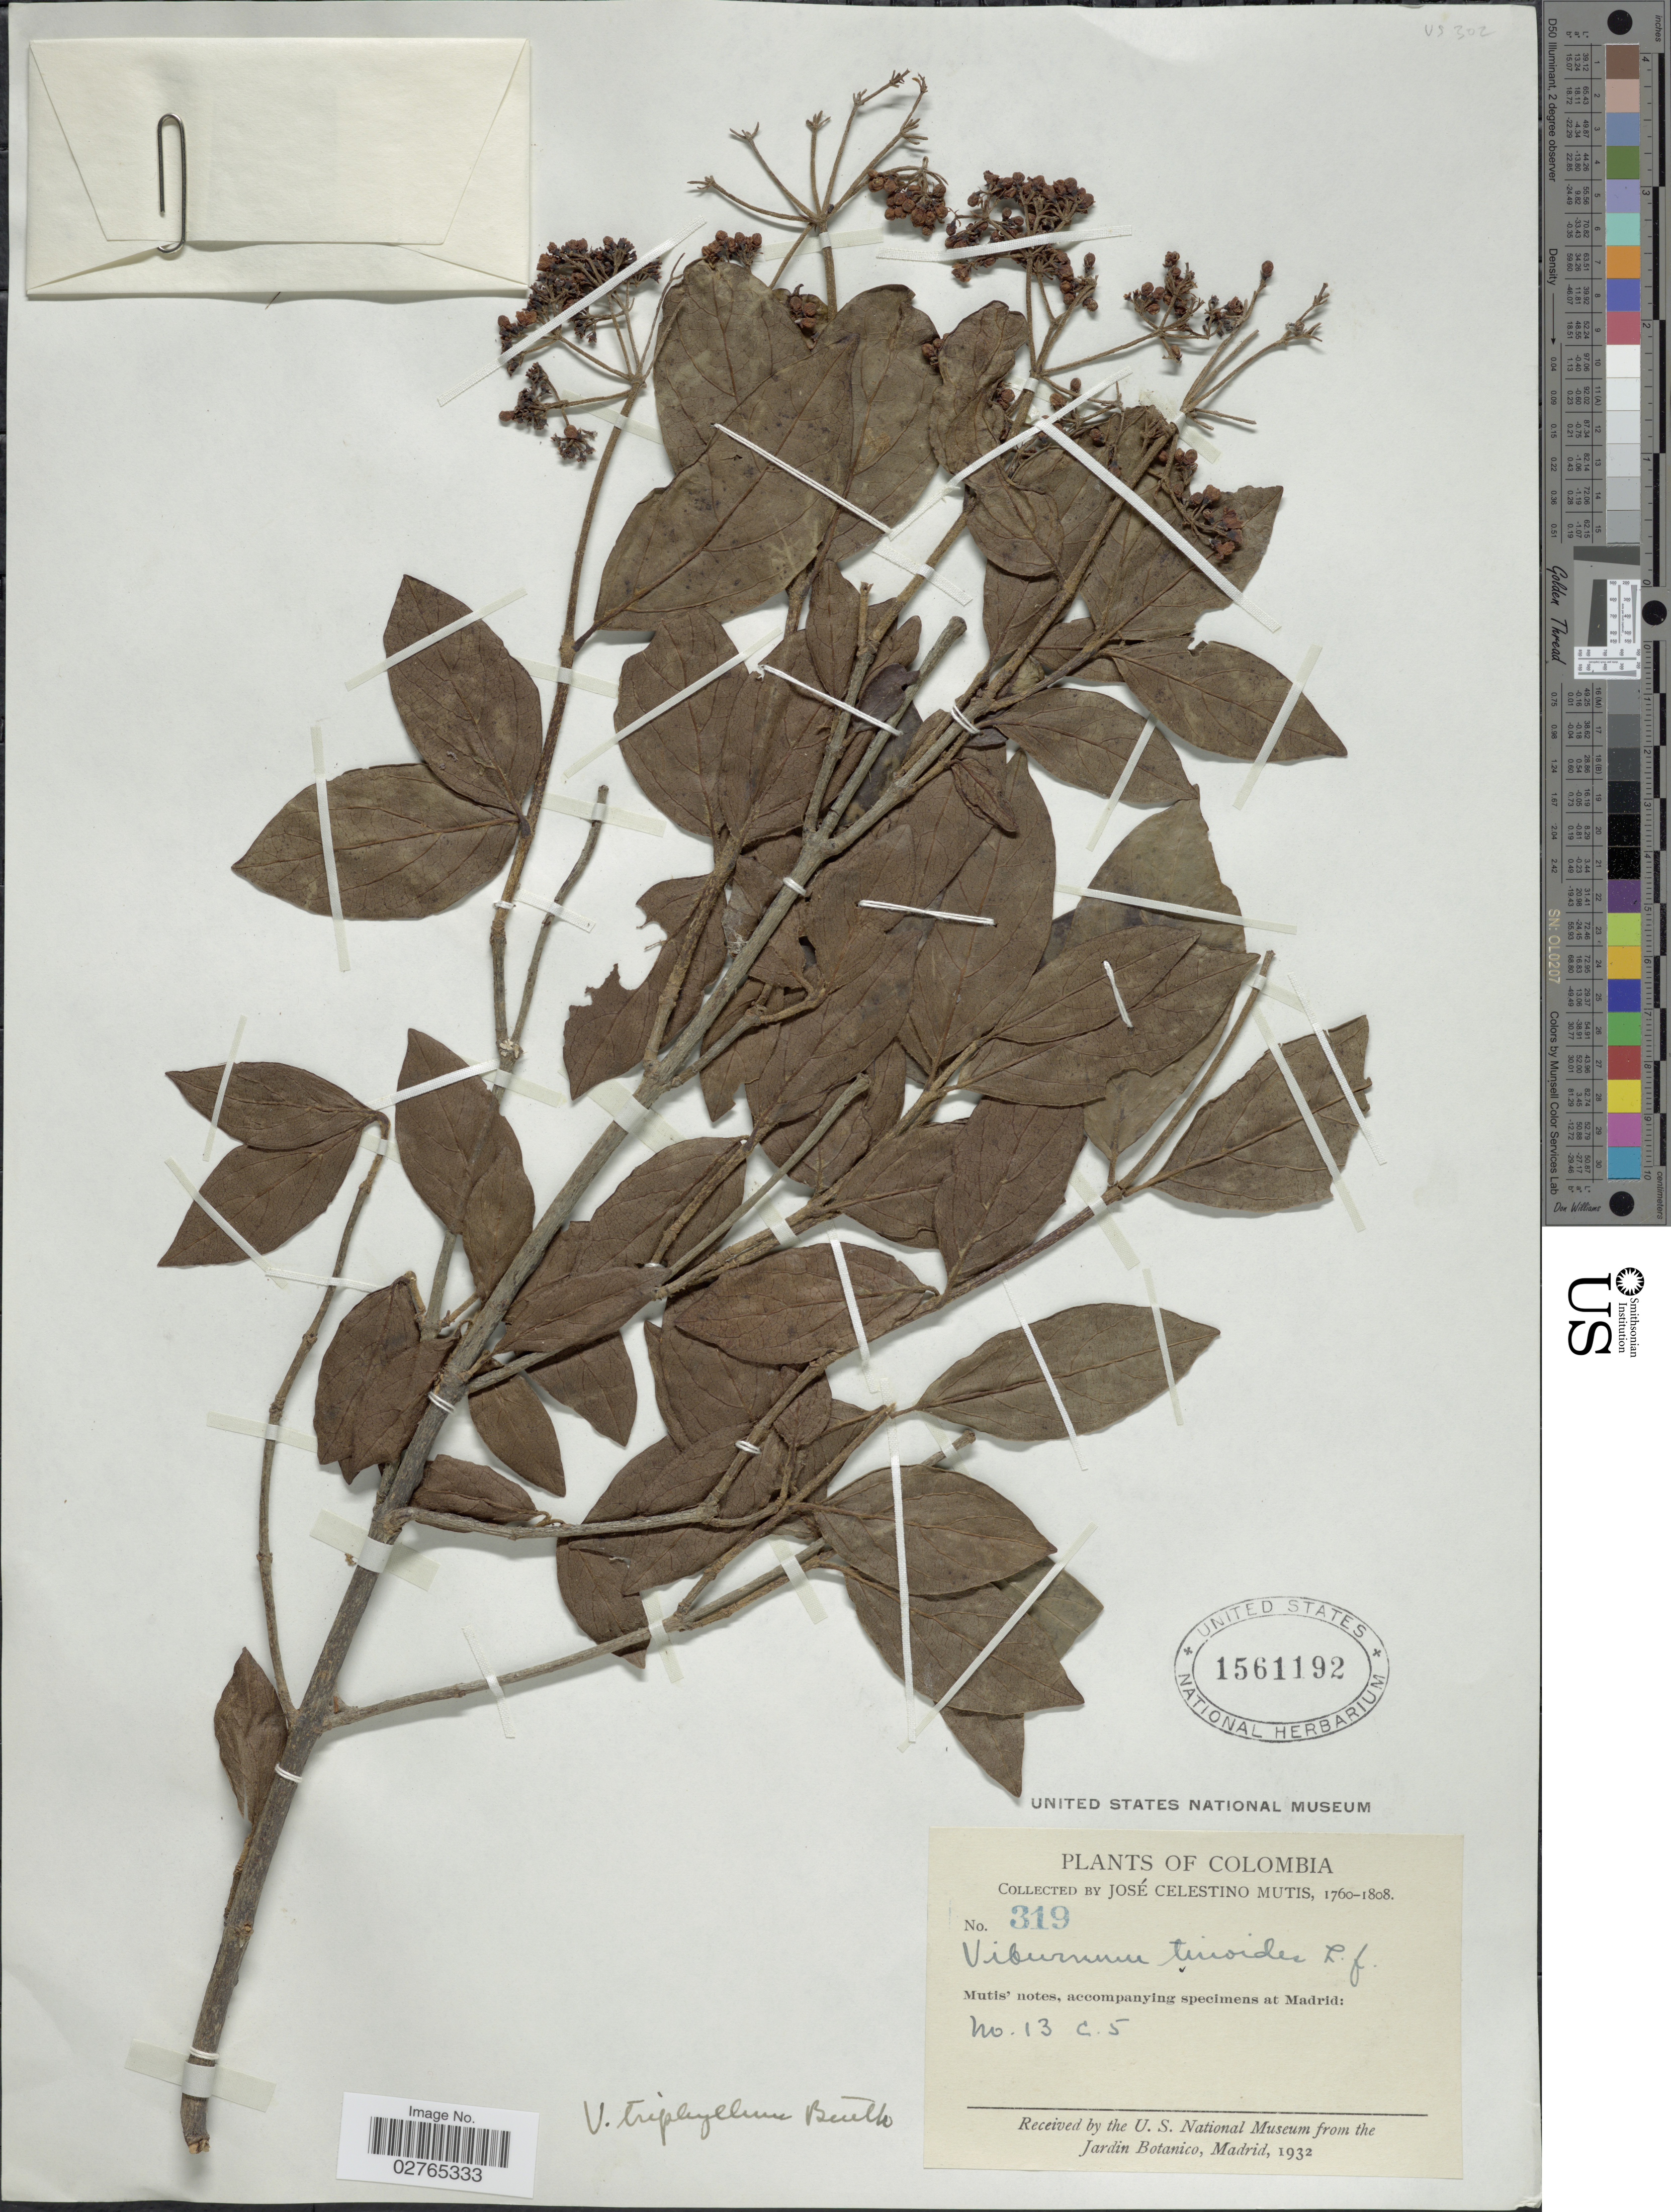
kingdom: Plantae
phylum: Tracheophyta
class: Magnoliopsida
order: Dipsacales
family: Viburnaceae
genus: Viburnum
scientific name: Viburnum triphyllum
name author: Benth.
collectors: J. C. B. Mutis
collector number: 319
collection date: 1760/1808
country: Colombia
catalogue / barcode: US 1561192